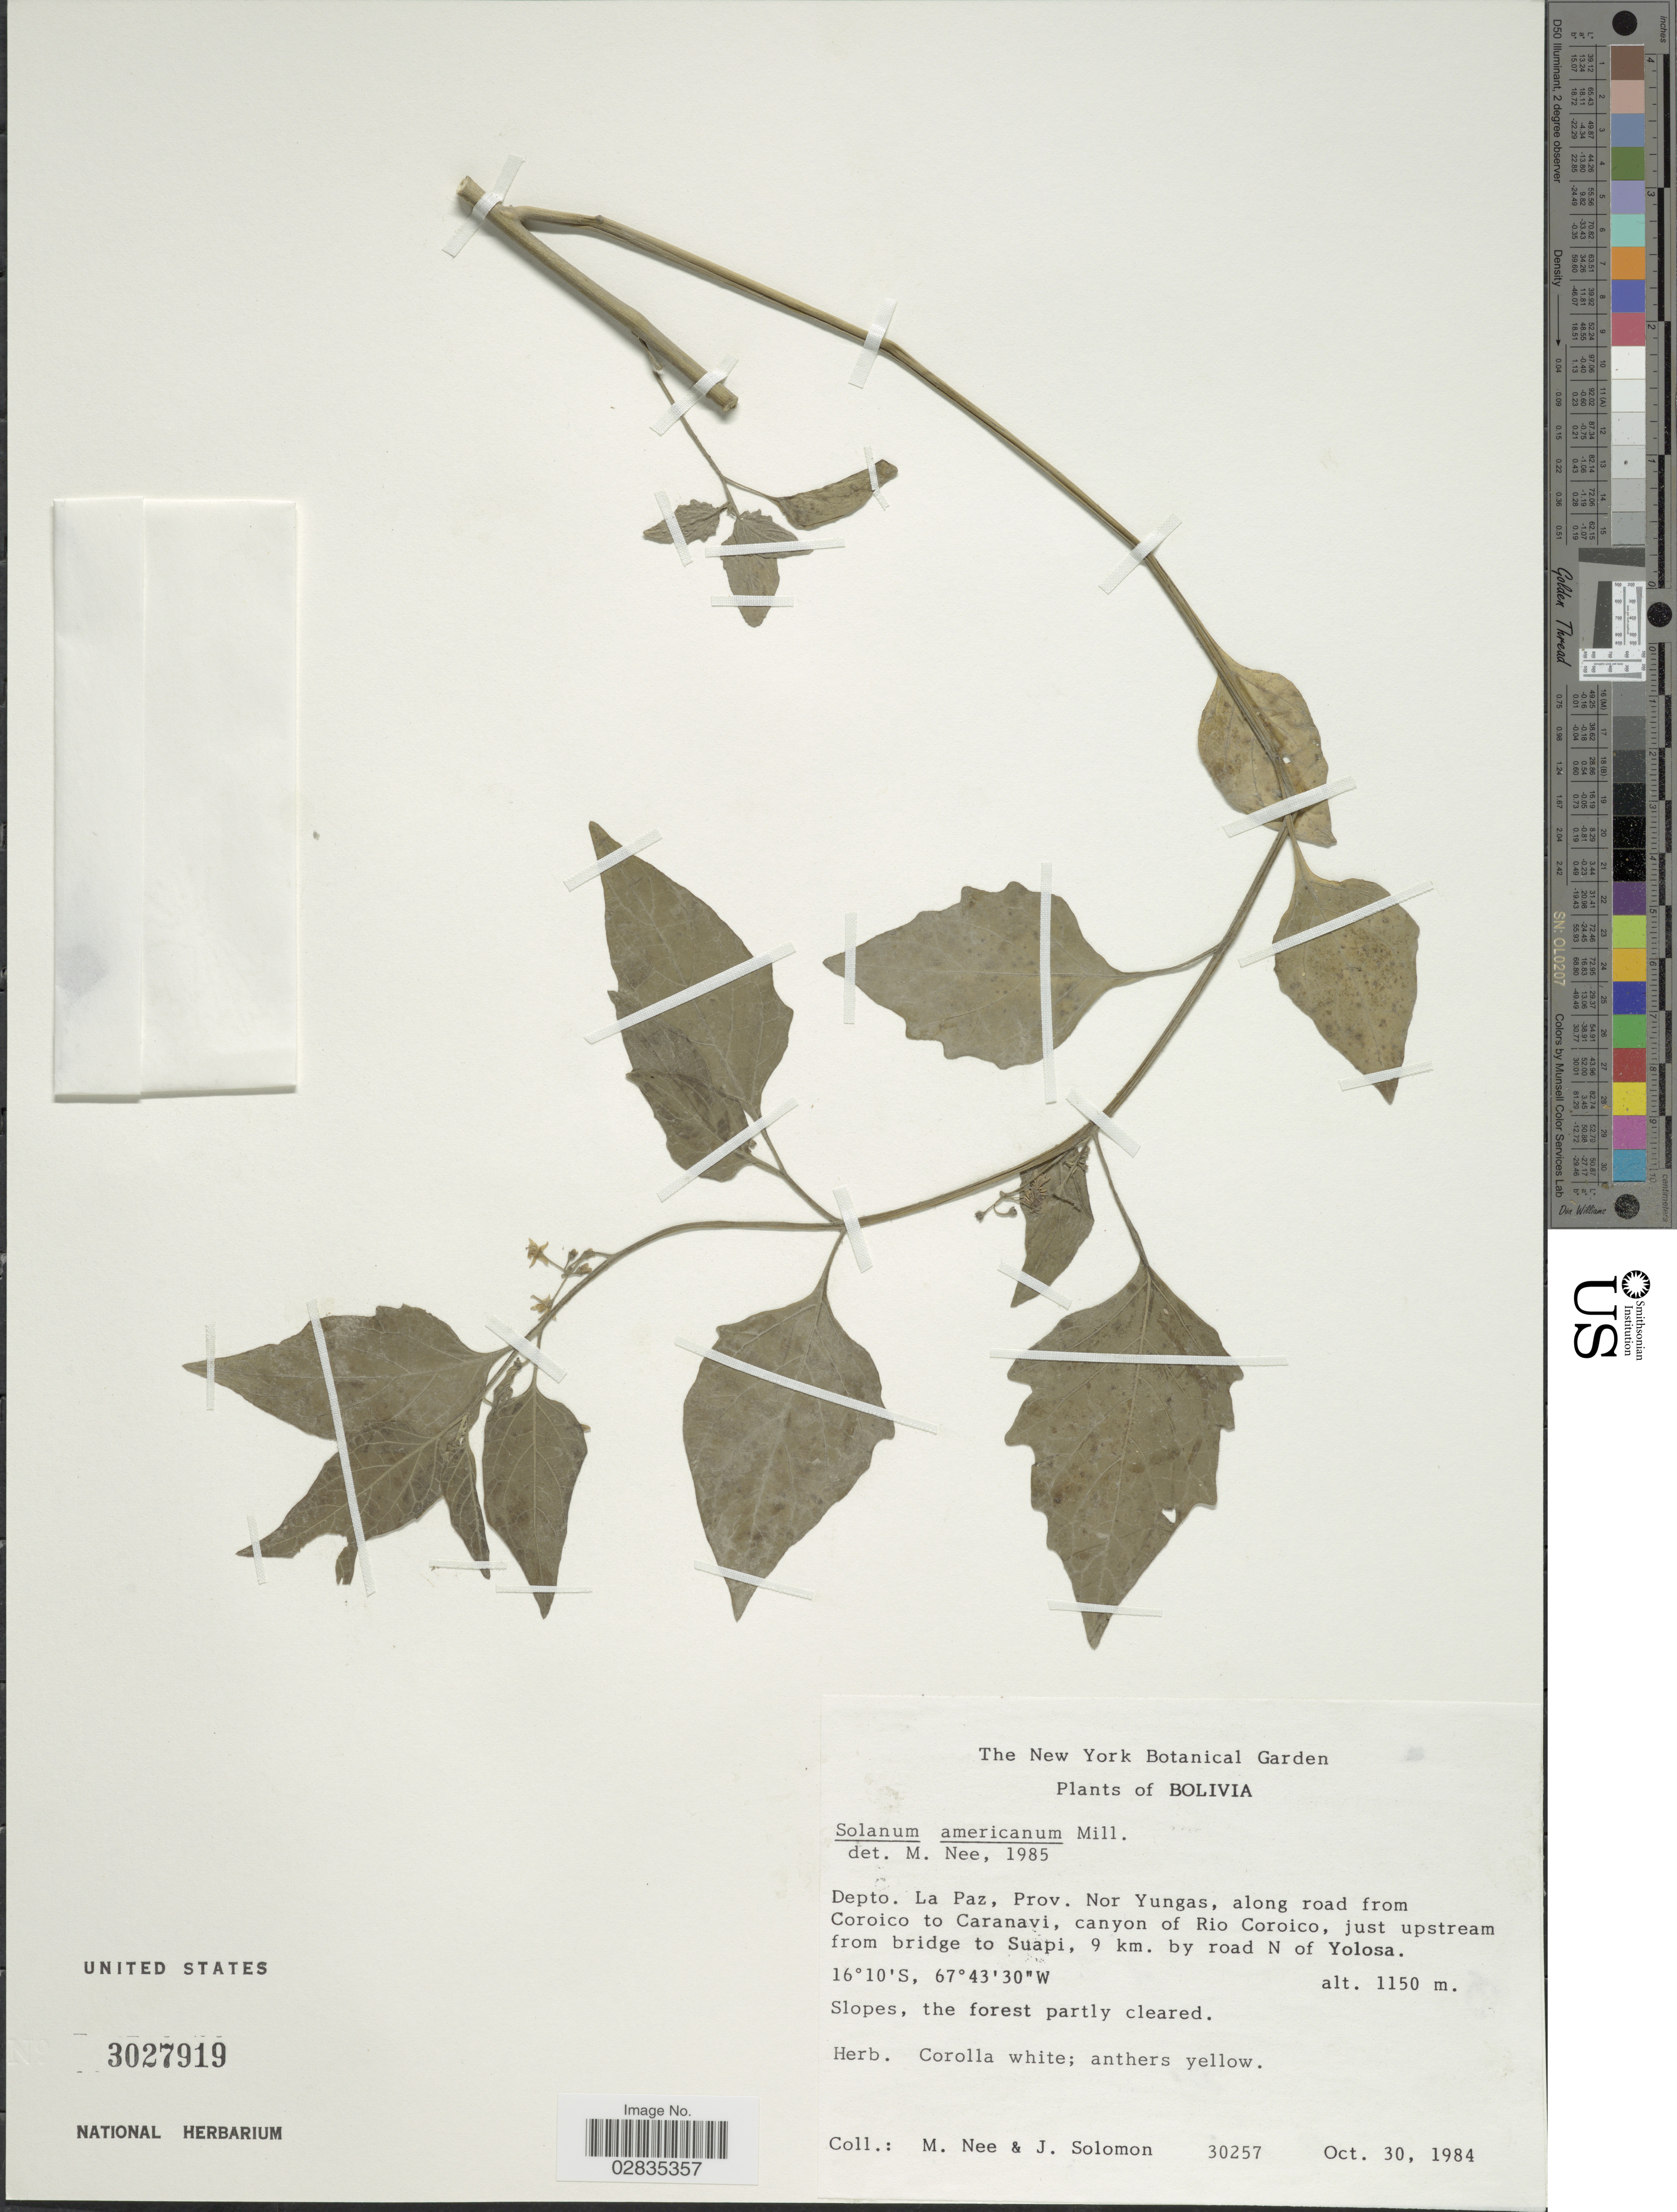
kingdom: Plantae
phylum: Tracheophyta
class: Magnoliopsida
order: Solanales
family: Solanaceae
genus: Solanum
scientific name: Solanum americanum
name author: Mill.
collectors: M. Nee & J. Solomon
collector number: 30257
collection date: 1984-10-30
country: Bolivia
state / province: La Paz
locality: Depto. La Paz, Prov. Nor Yungas, along road from Coroico to Caranvi, canyon by Rio Coroico, just upstream from bridge to Suapi, 9 km. by road N of Yolosa.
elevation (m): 1150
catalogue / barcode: US 3027919